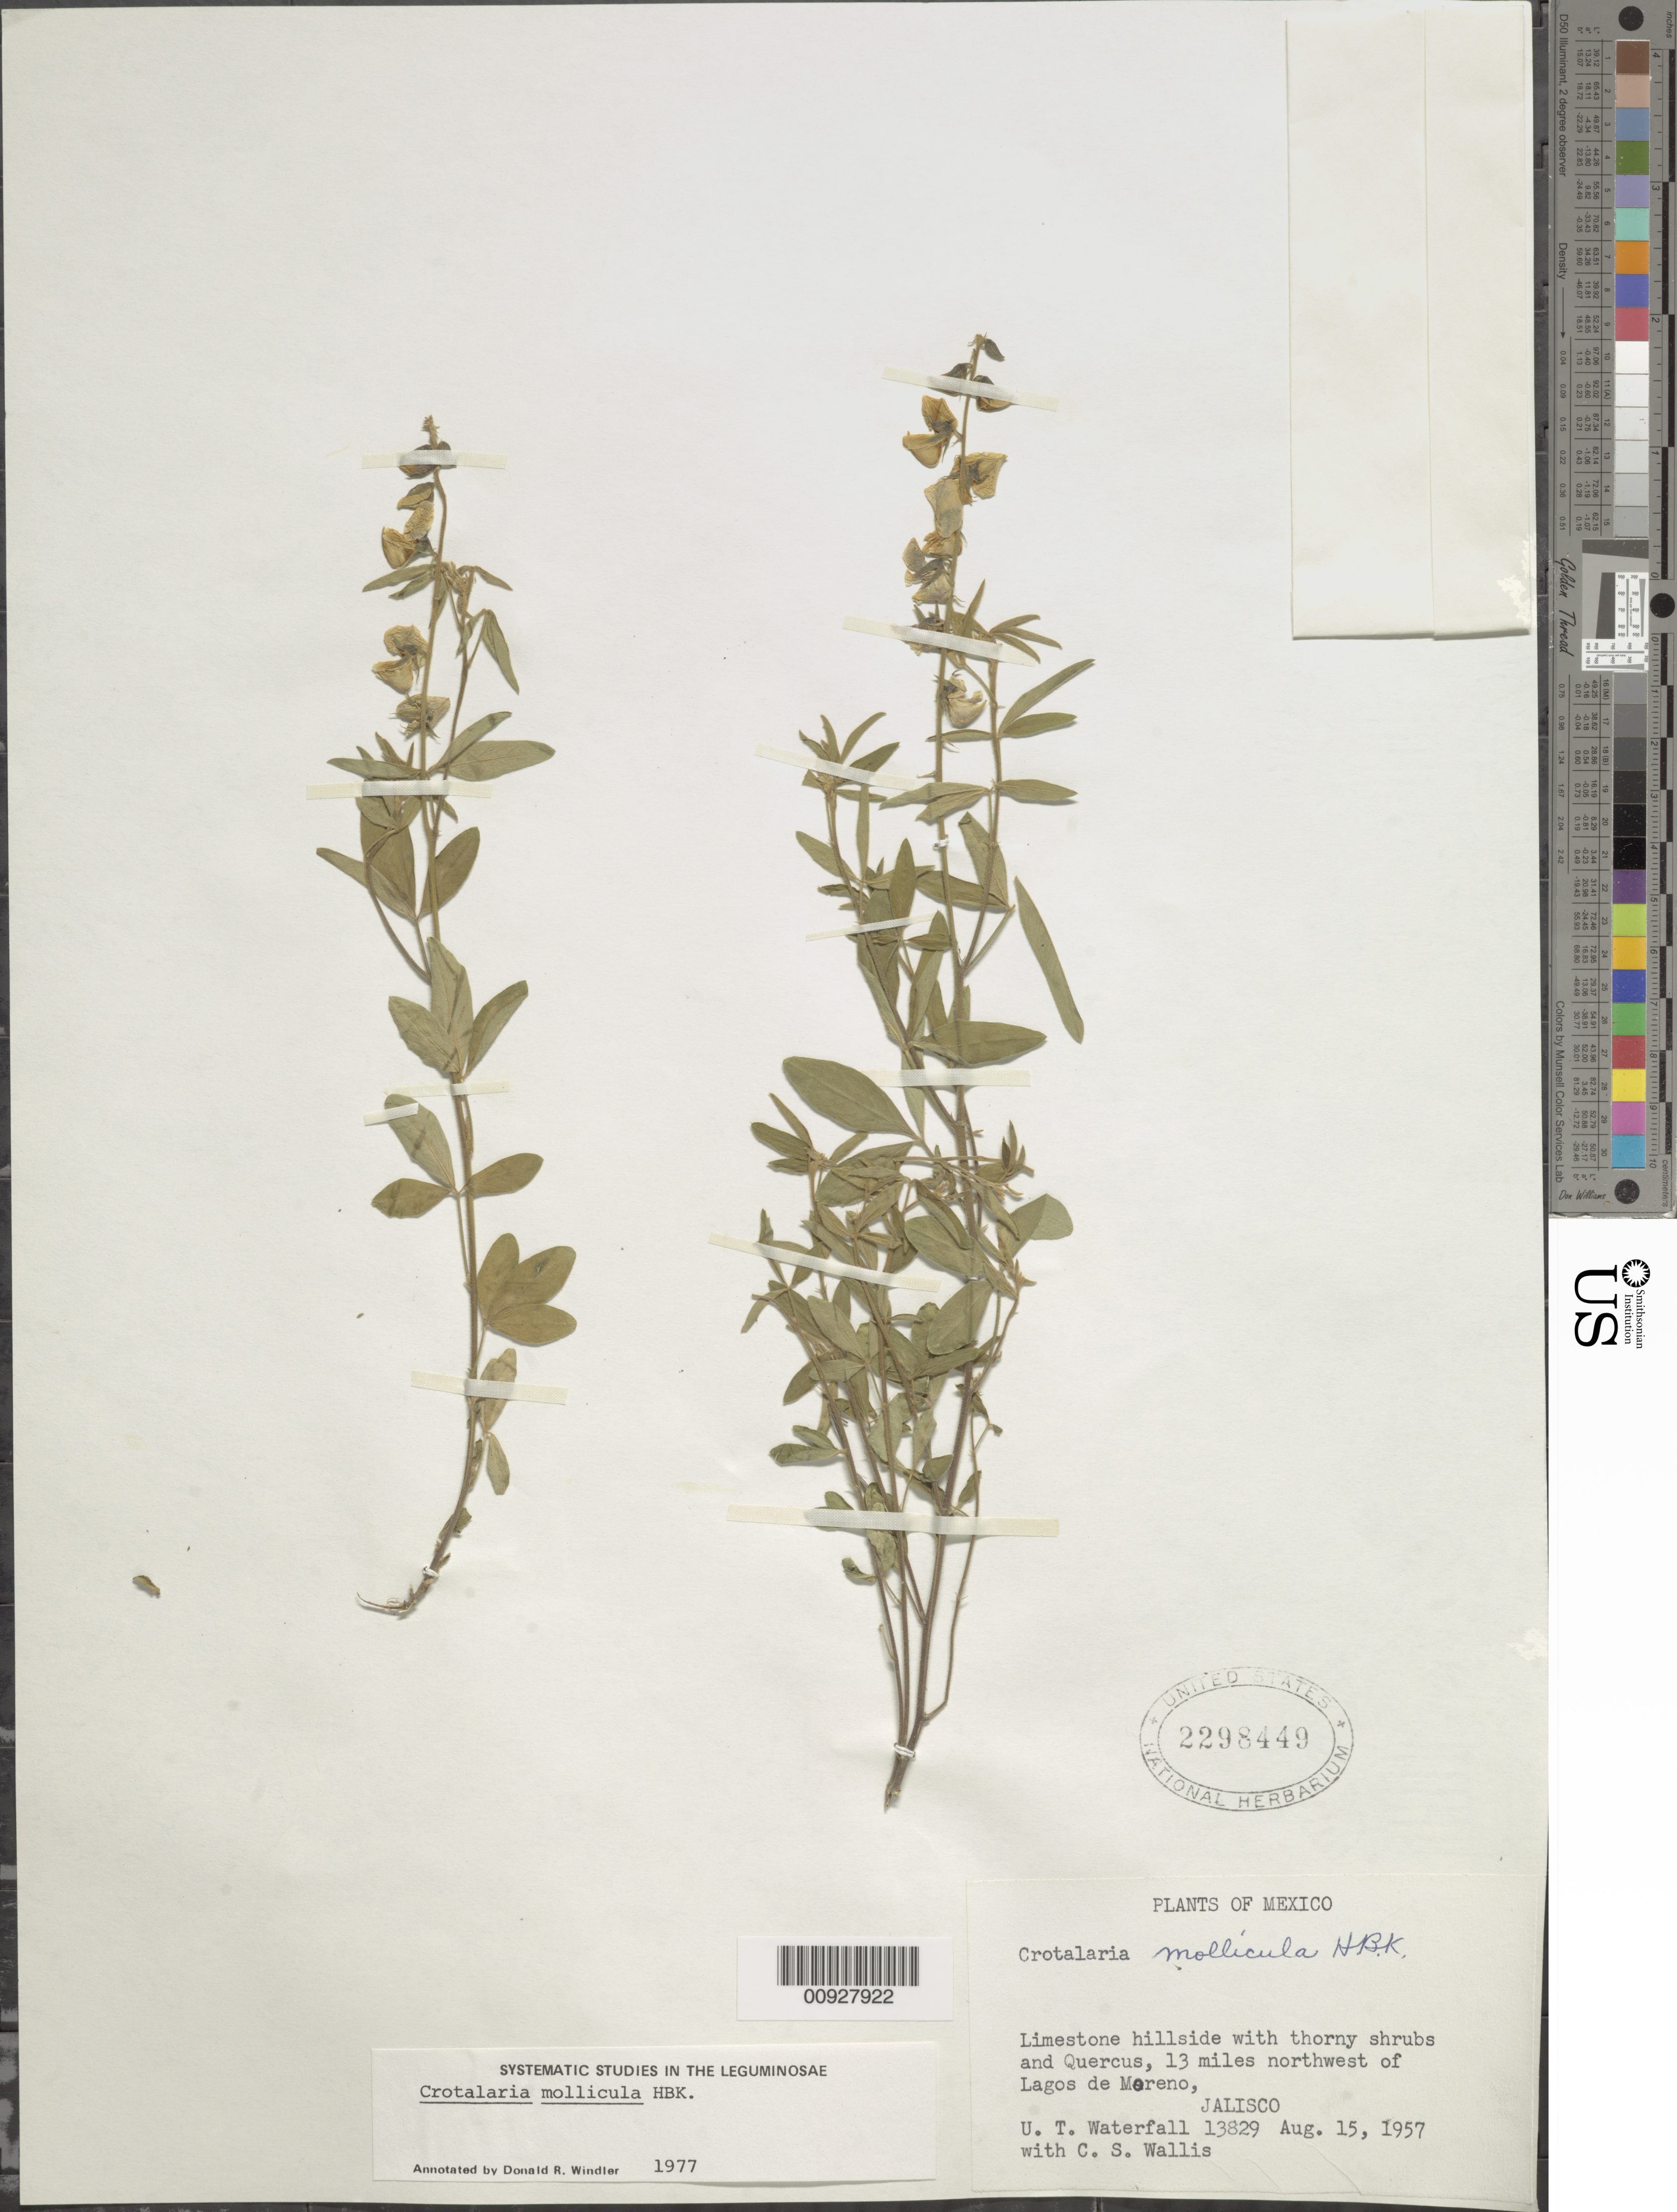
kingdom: Plantae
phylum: Tracheophyta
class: Magnoliopsida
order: Fabales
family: Fabaceae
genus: Crotalaria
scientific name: Crotalaria mollicula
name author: Kunth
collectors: U. T. Waterfall & C. S. Wallis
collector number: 13829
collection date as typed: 15 Aug 1957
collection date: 1957-08-15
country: Mexico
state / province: Jalisco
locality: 13 miles northwest of Lagos de Moreno, Jalisco.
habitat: Limestone hillside with thorny shrubs and Quercus.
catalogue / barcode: US 2298449